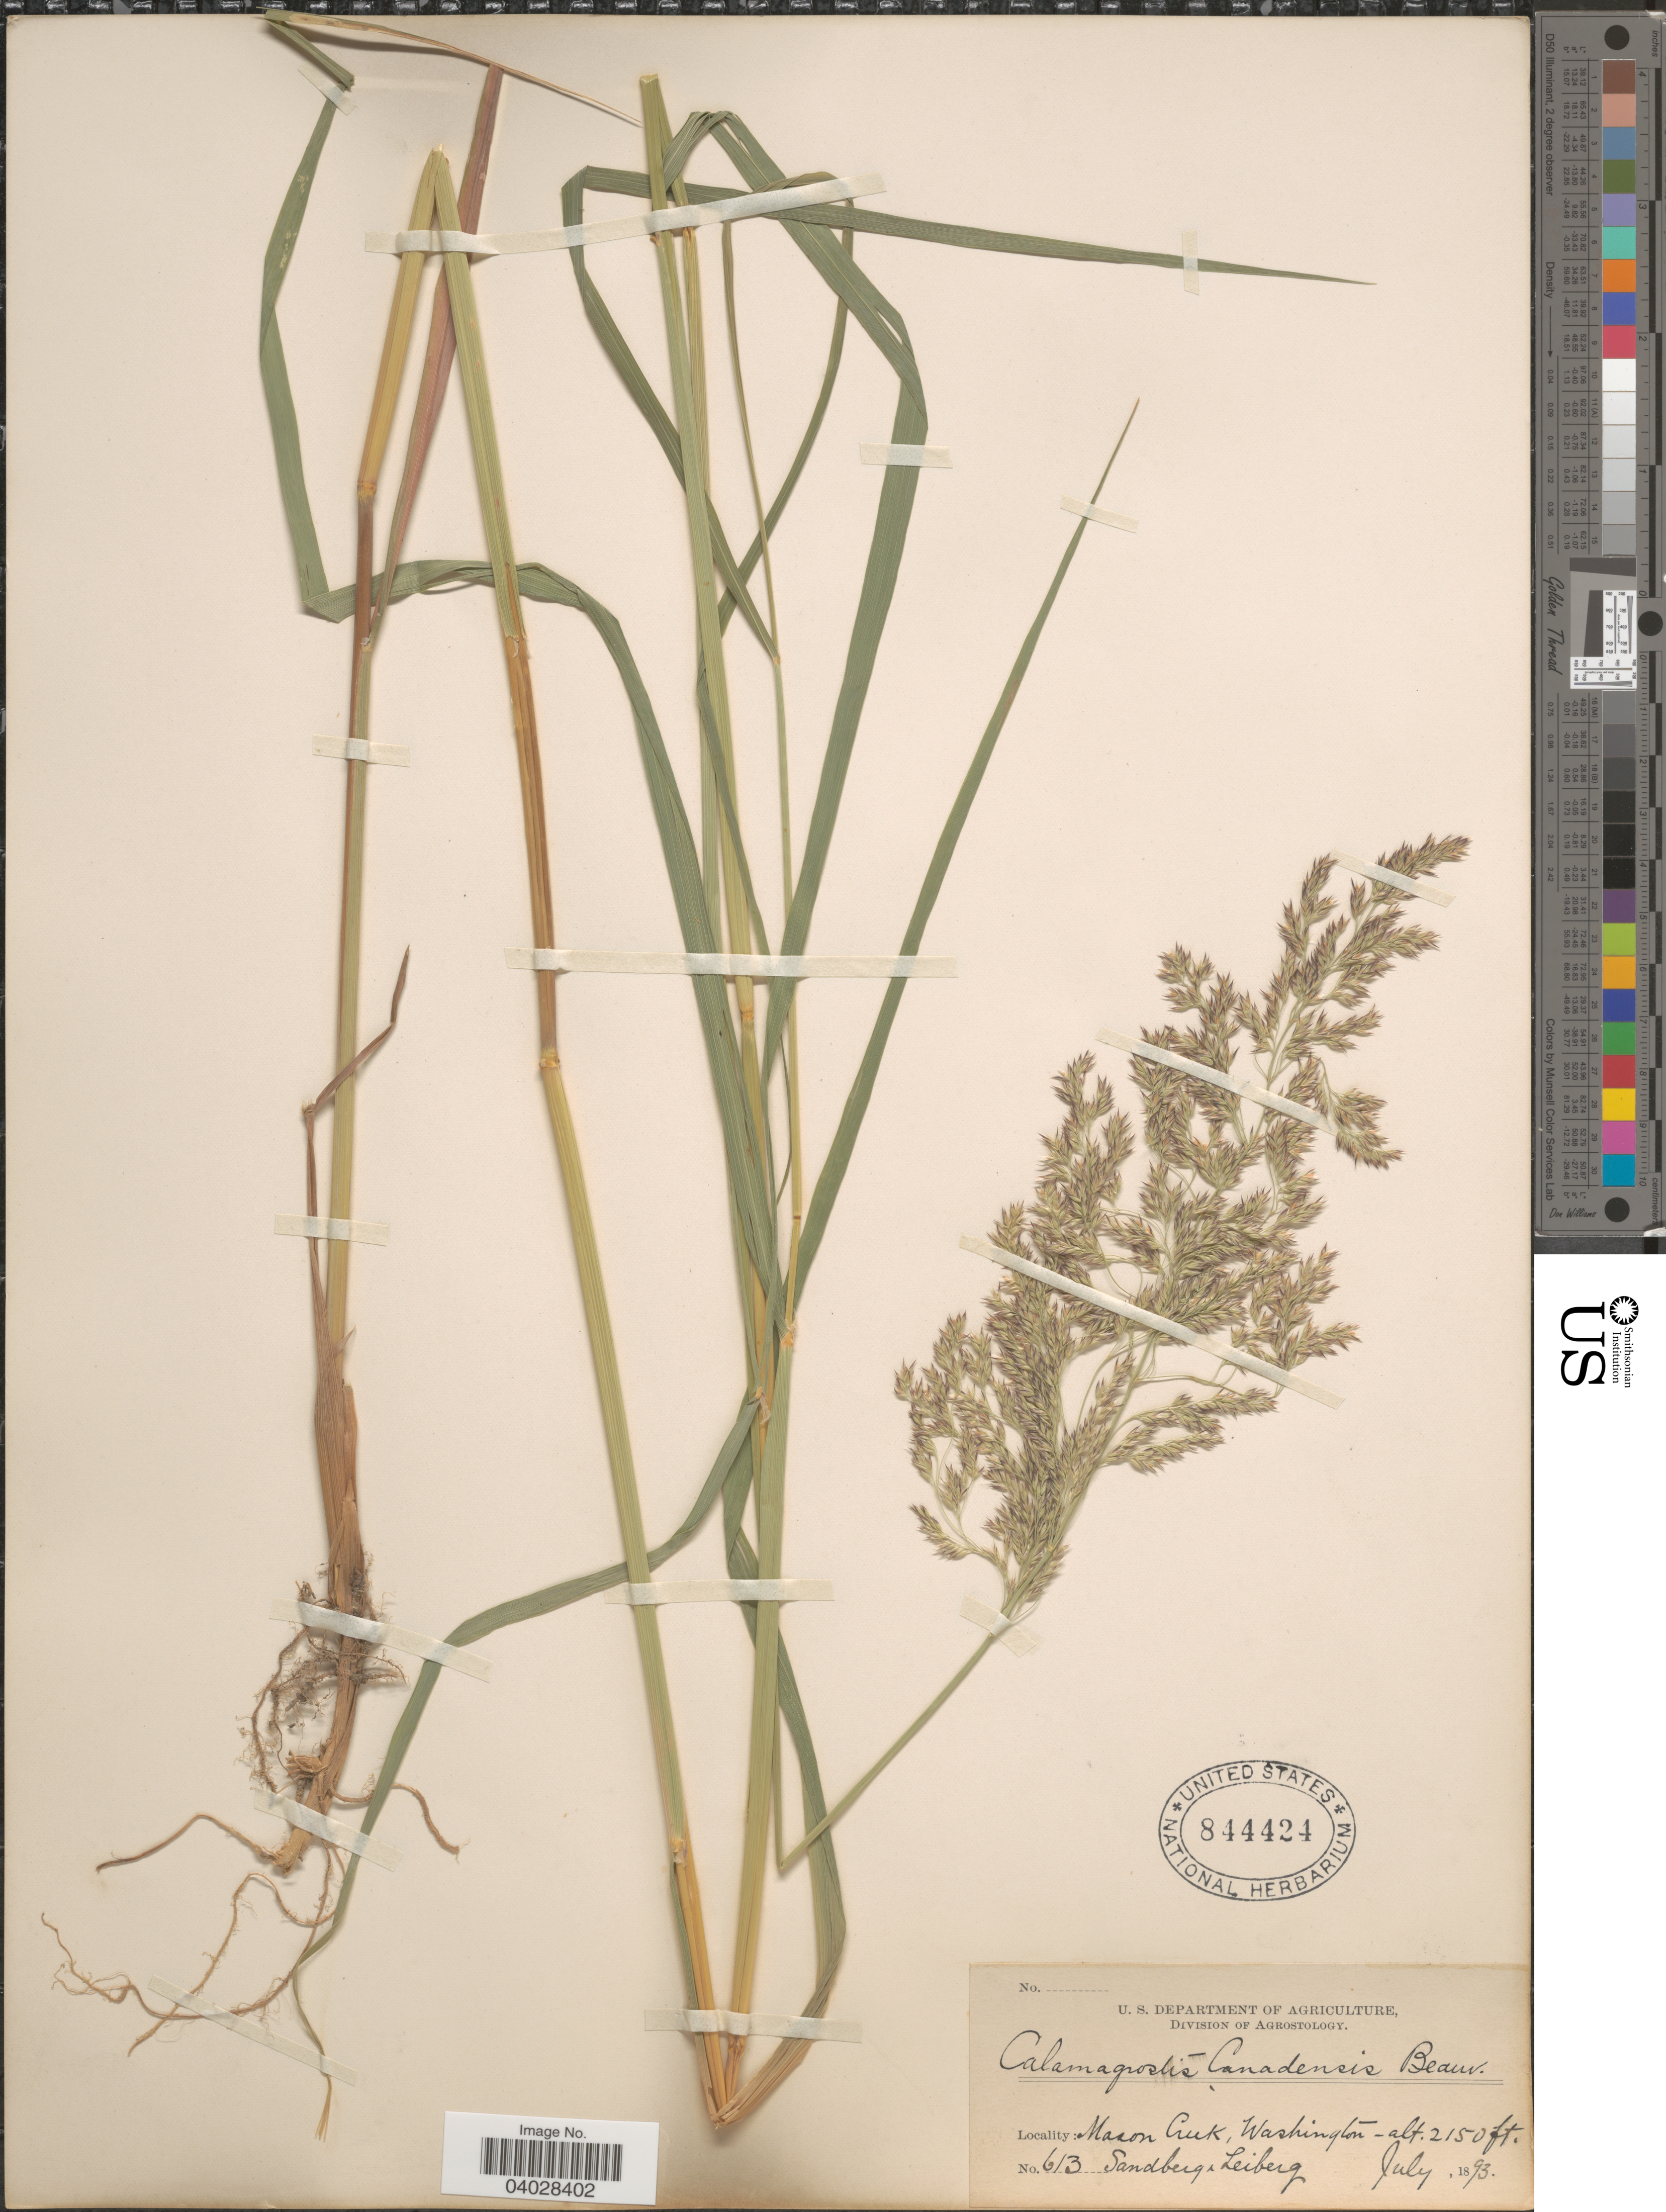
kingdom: Plantae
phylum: Tracheophyta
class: Liliopsida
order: Poales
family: Poaceae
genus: Calamagrostis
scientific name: Calamagrostis canadensis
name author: (Michx.) P. Beauv.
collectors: Sandberg & -. Leiberg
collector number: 613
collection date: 1893-07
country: United States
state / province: Washington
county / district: Okanogan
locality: Mason Creek.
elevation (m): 655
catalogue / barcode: US 844424